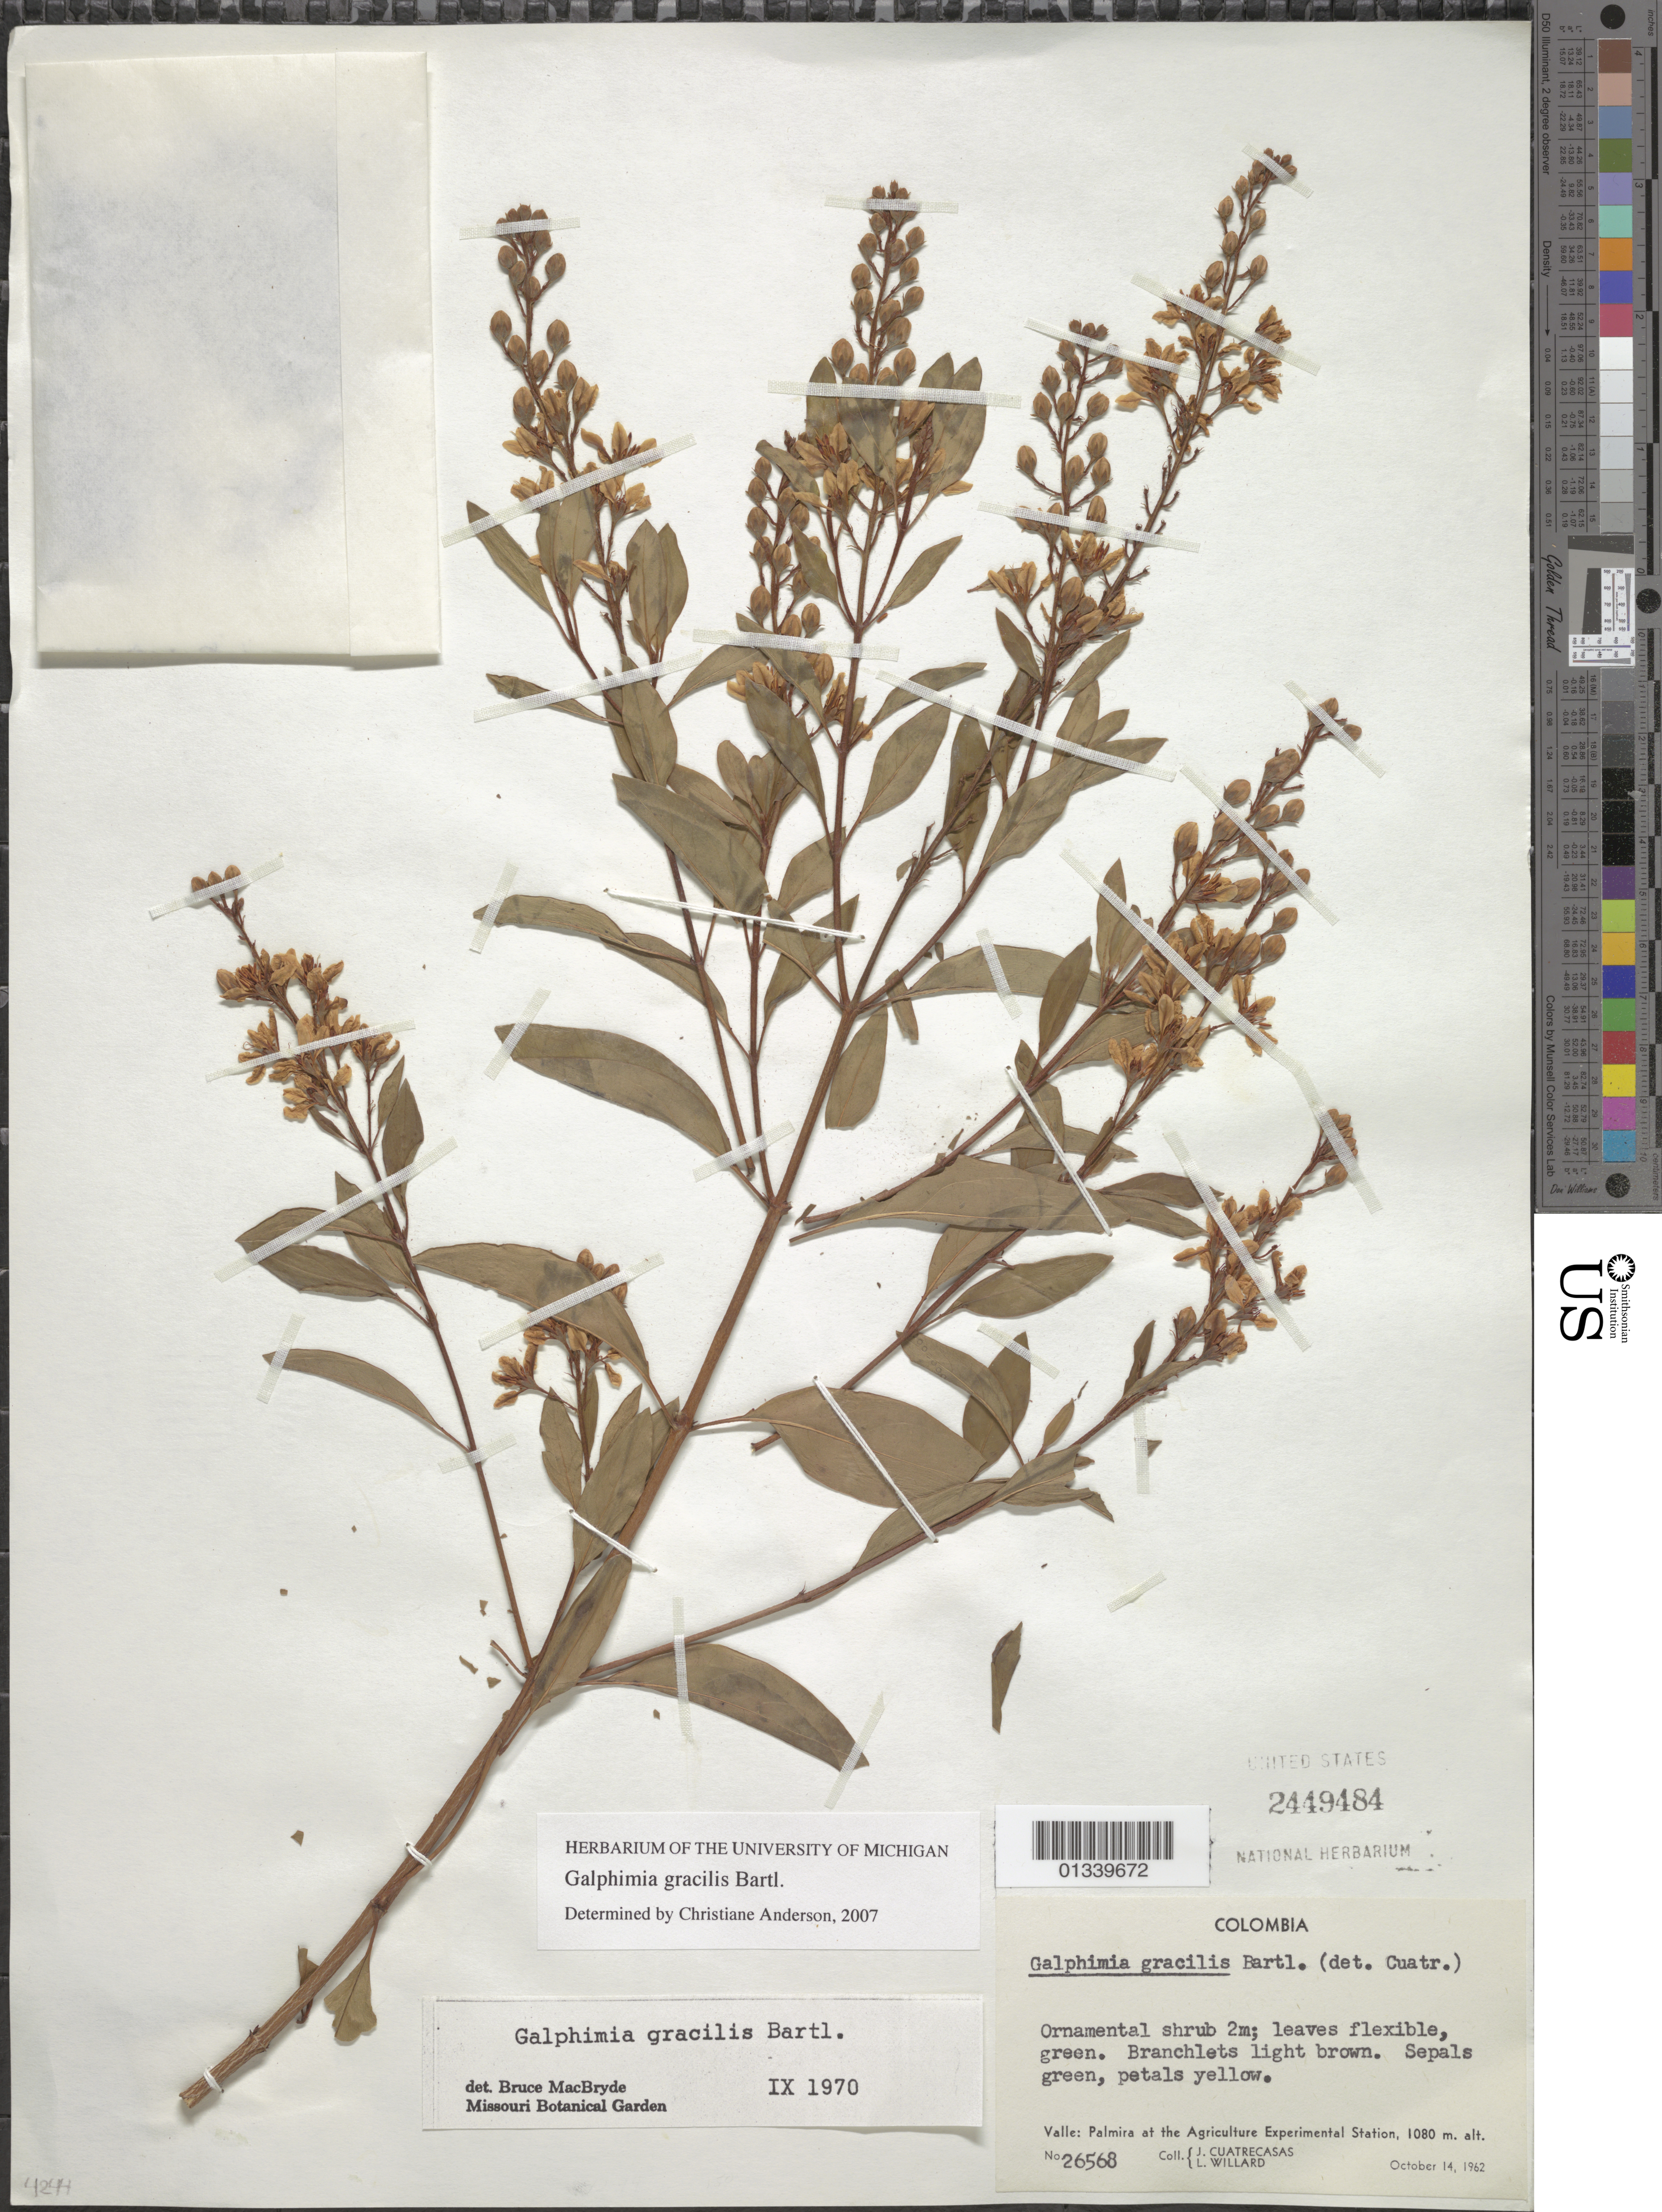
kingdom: Plantae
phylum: Tracheophyta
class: Magnoliopsida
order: Malpighiales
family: Malpighiaceae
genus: Galphimia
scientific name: Galphimia gracilis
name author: Bartl.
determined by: Anderson, C.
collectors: J. Cuatrecasas & L. Willard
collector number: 26568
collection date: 1938-10-20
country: Colombia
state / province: Valle del Cauca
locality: Palmire at the Agriculture Experimental Station.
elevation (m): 1080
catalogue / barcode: US 2449484